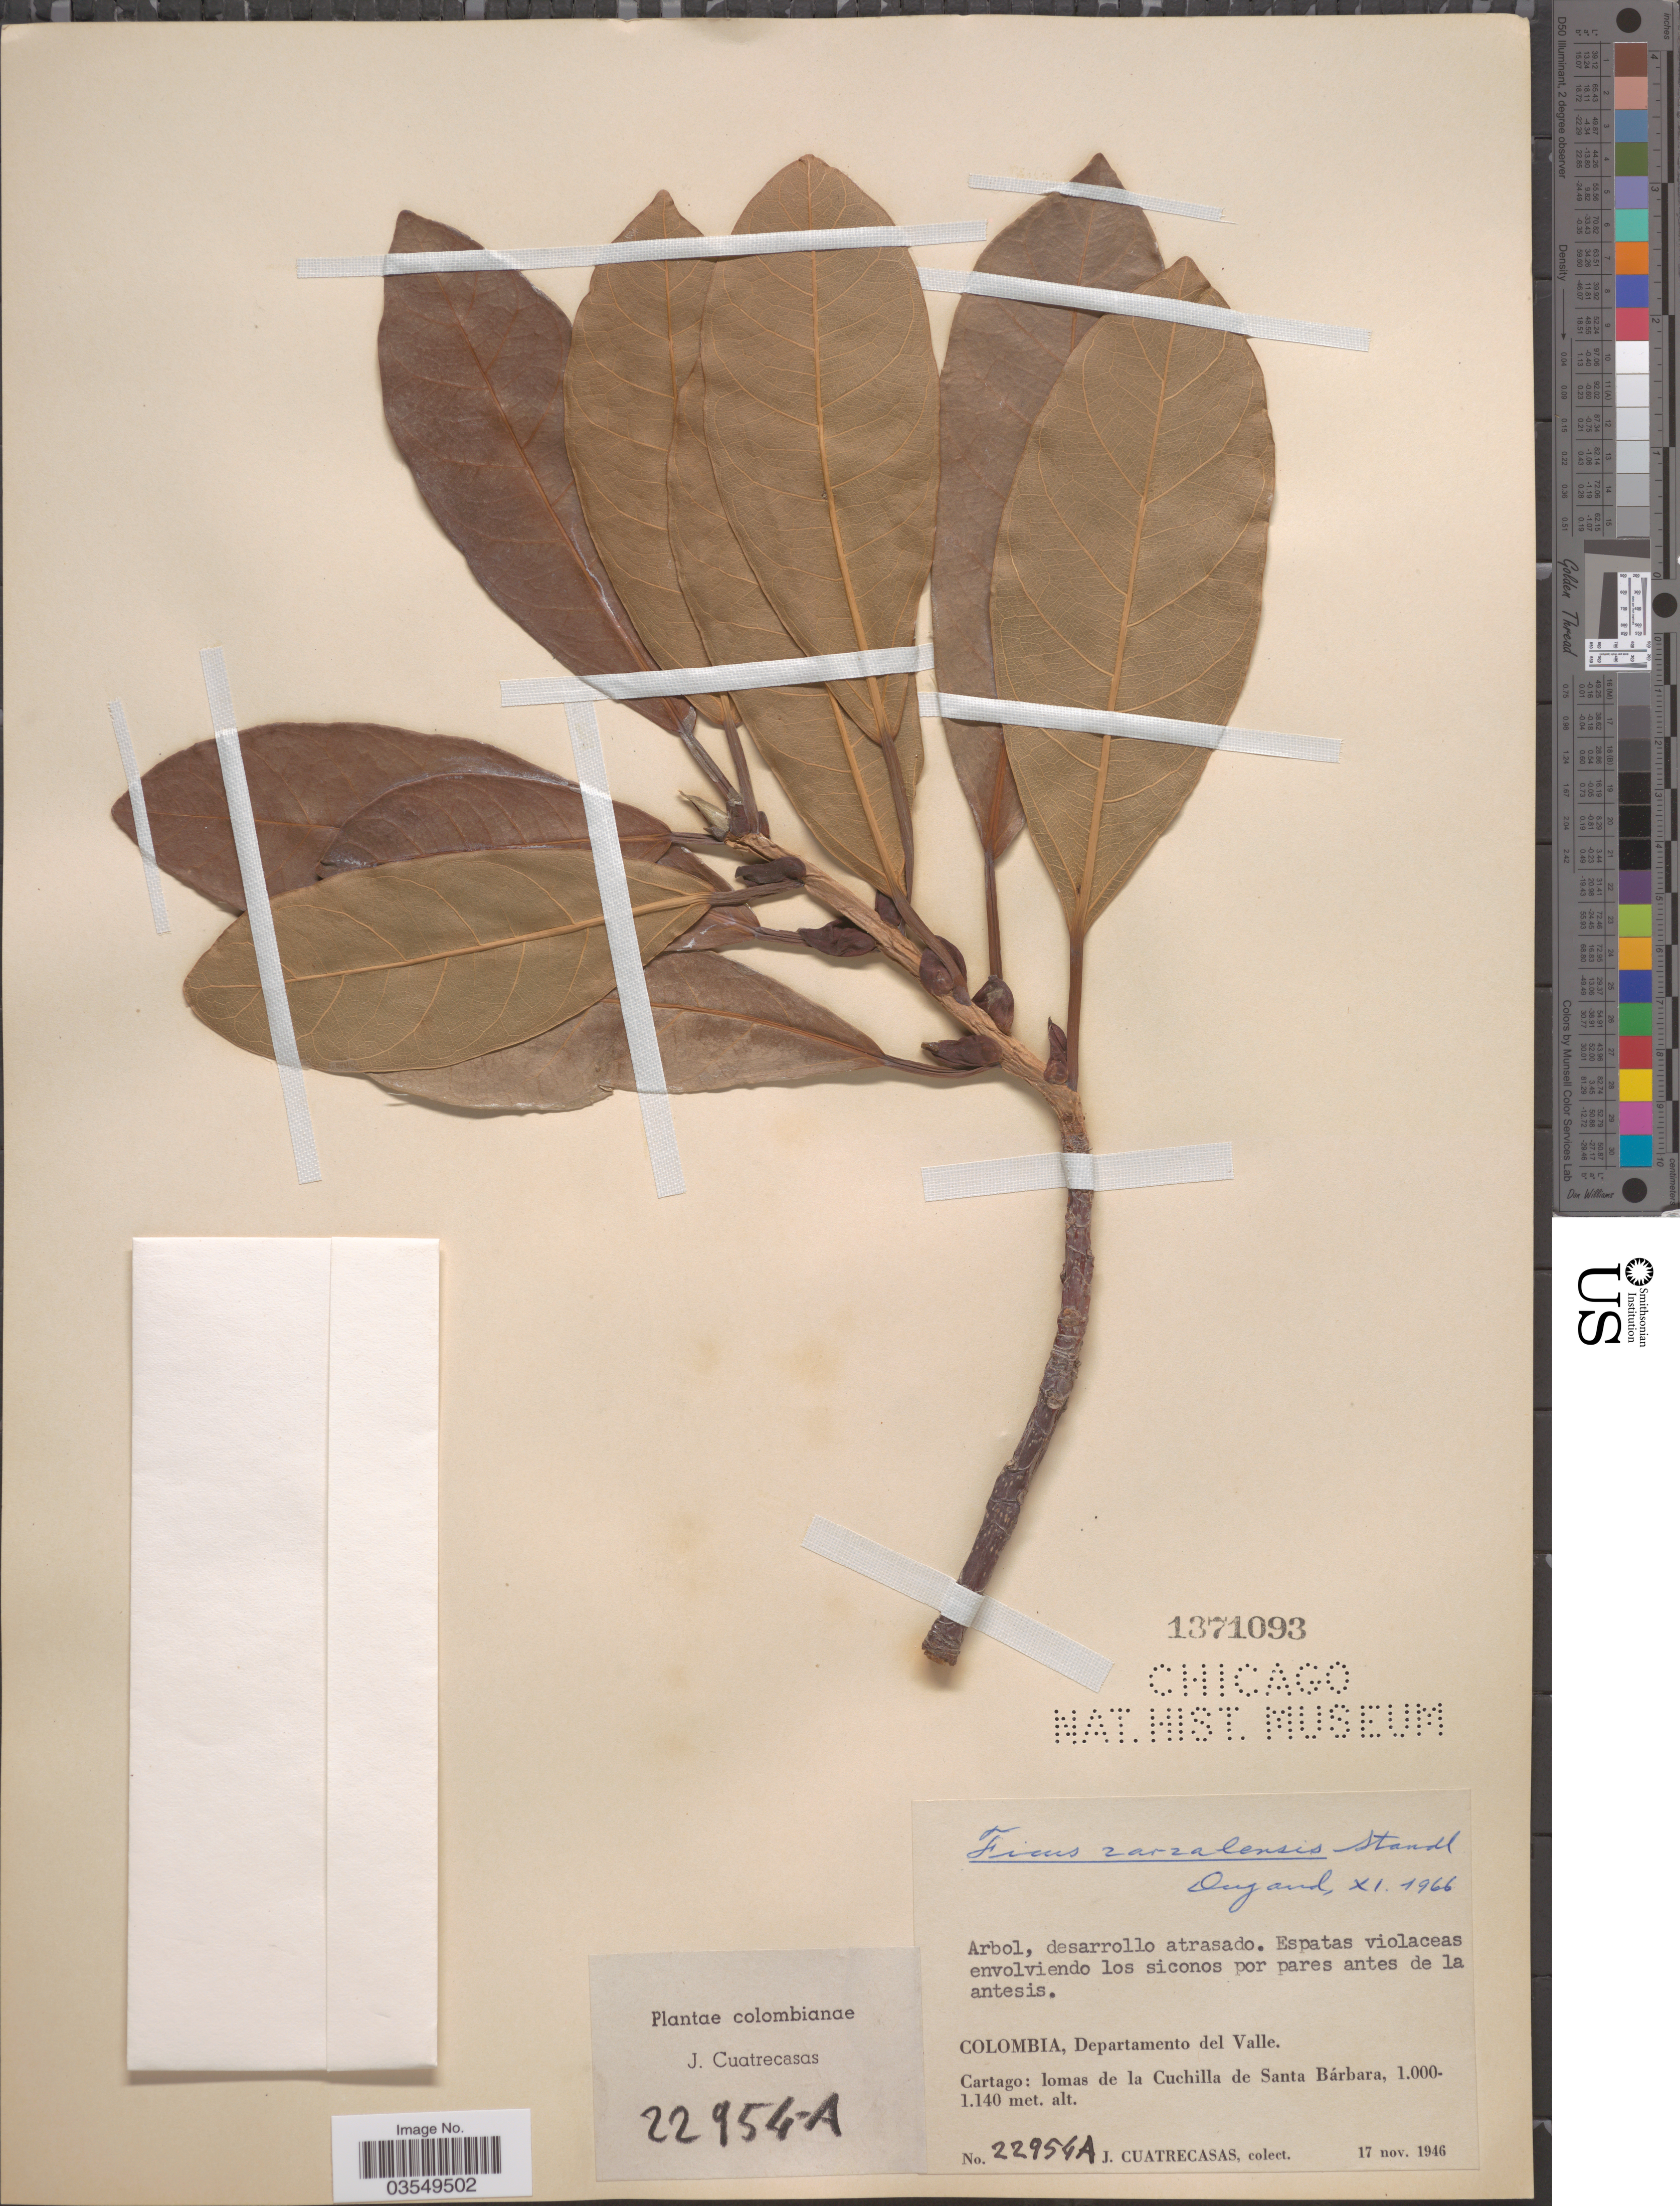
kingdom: Plantae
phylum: Tracheophyta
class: Magnoliopsida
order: Rosales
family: Moraceae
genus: Ficus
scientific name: Ficus zarzalensis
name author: Standl.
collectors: J. Cuatrecasas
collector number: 22954A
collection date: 1946-11-17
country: Colombia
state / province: Valle del Cauca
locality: Departamento del Valle. Cartago: lomas de la Cuchilla de Santa Bárbara.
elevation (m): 1000